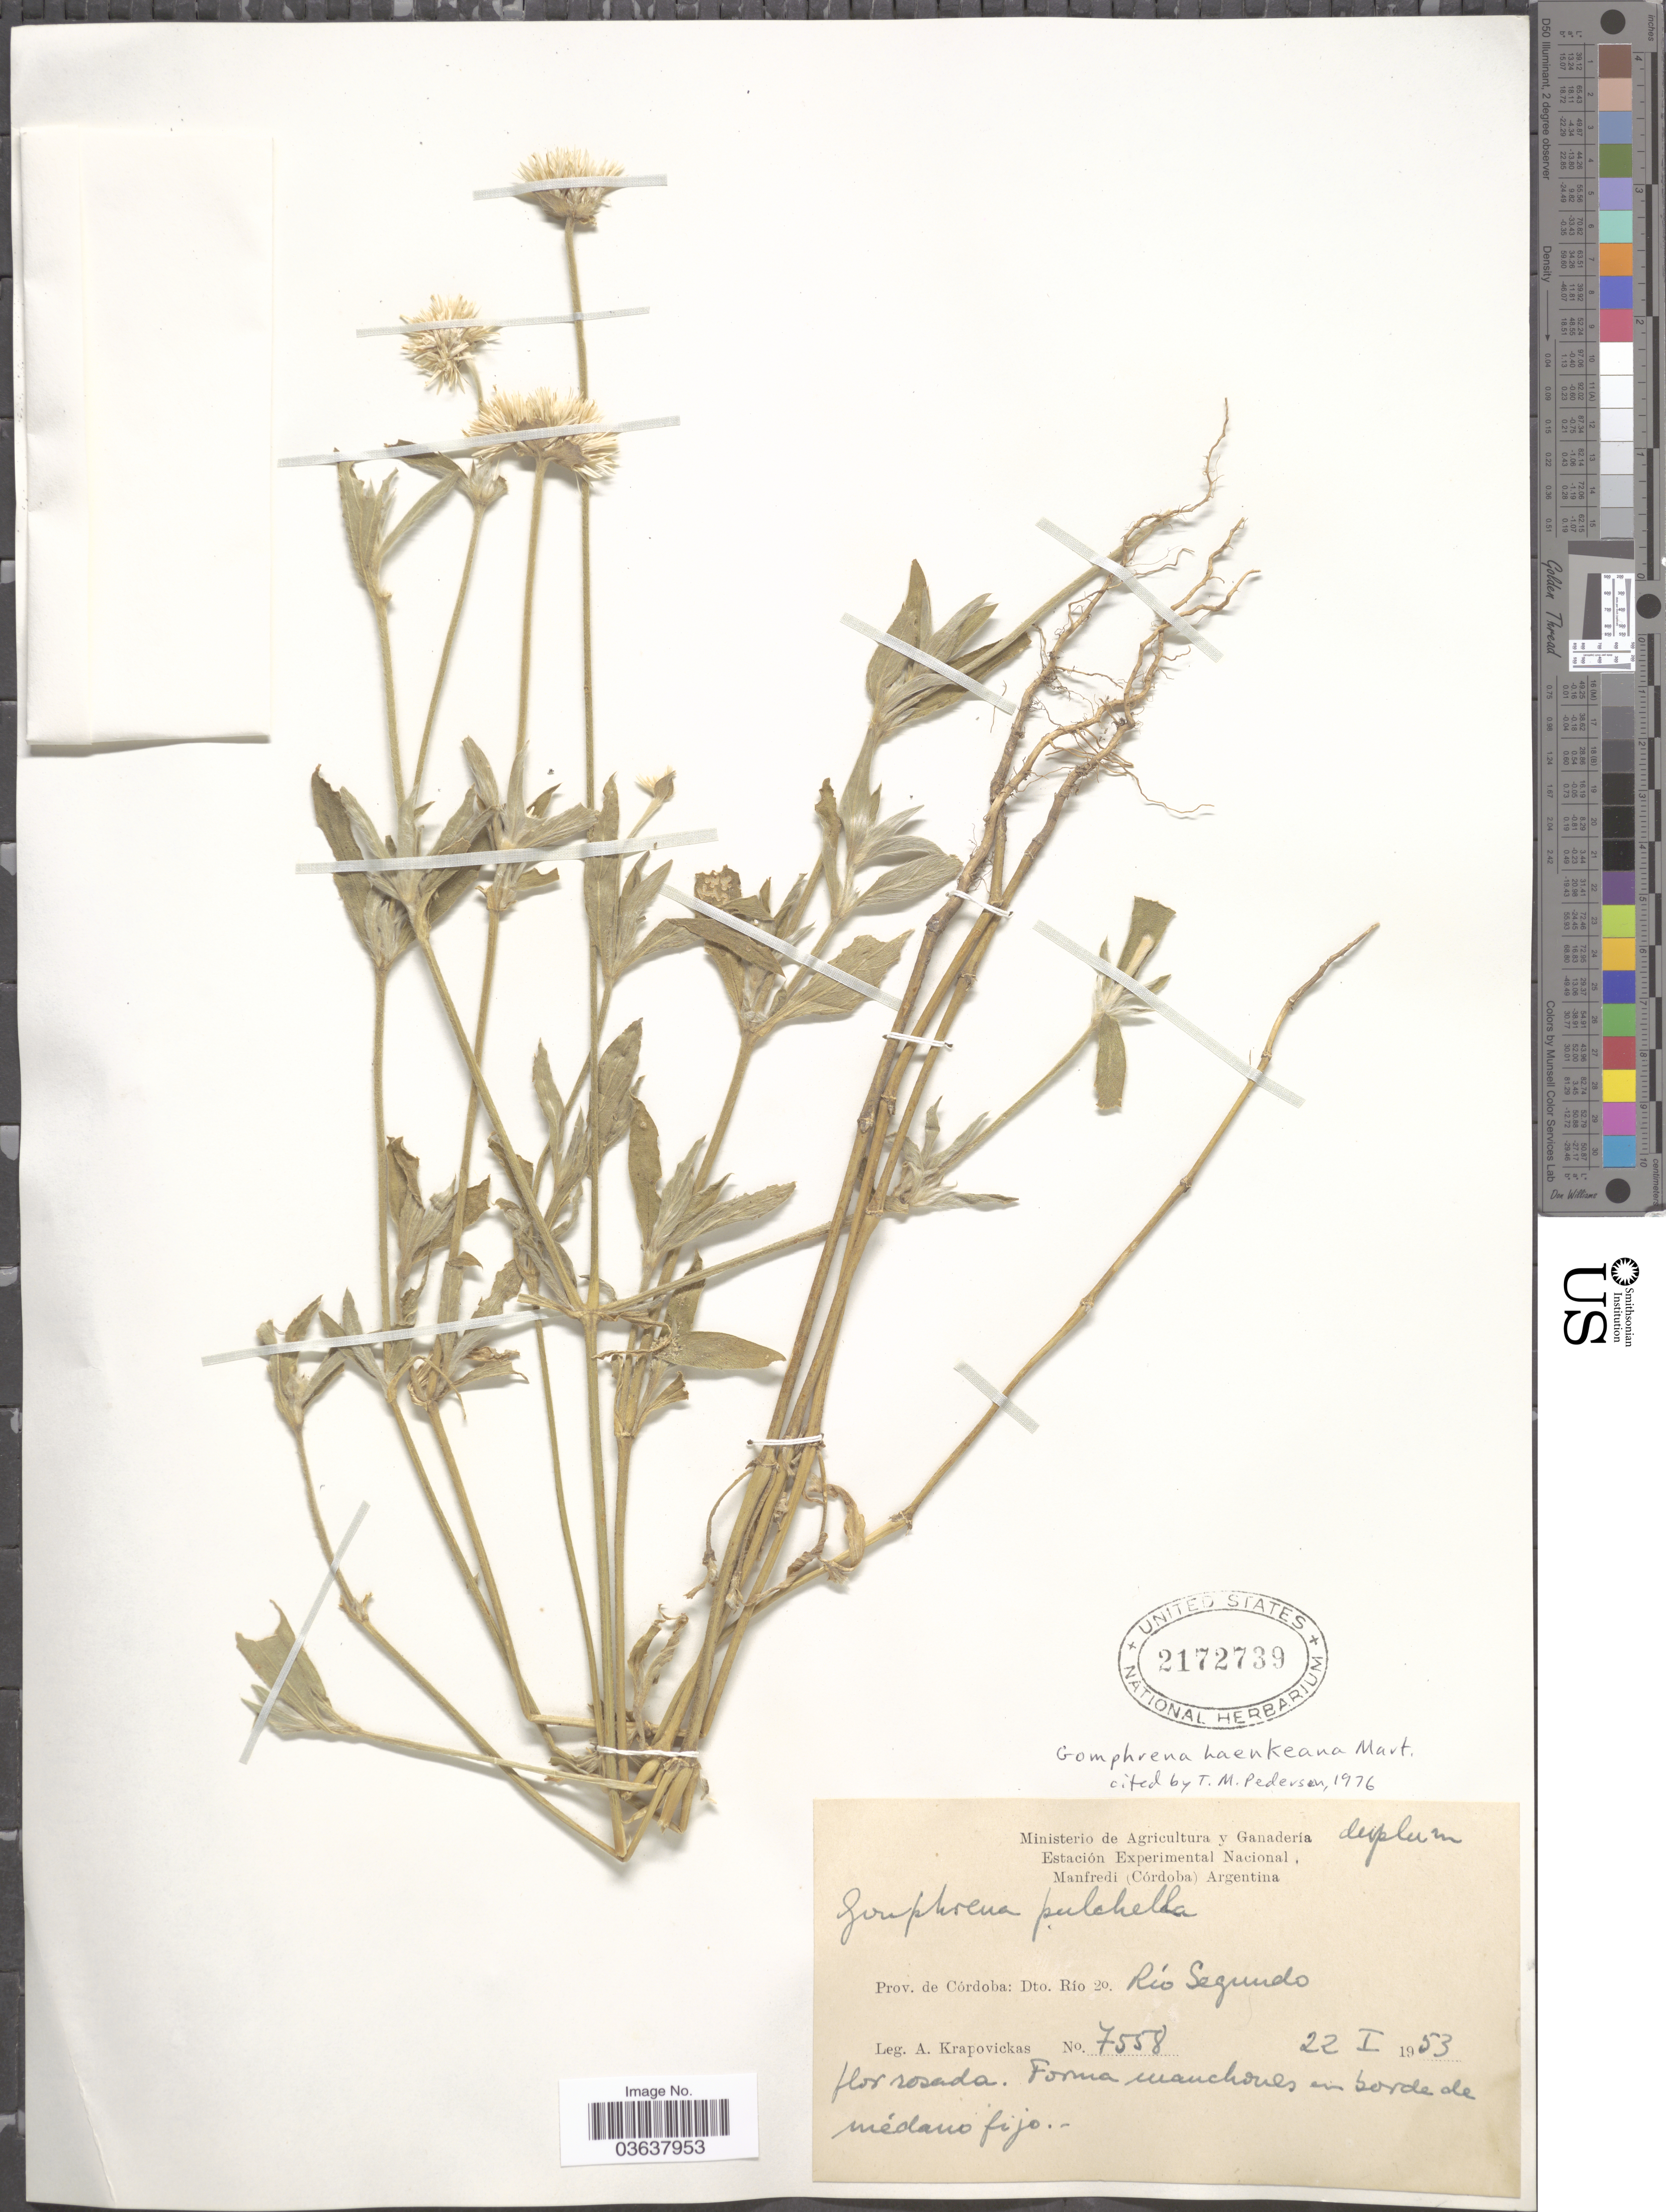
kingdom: Plantae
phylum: Tracheophyta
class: Magnoliopsida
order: Caryophyllales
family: Amaranthaceae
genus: Gomphrena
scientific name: Gomphrena haenkeana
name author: Mart.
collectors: A. Krapovickas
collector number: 7558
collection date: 1953-01-22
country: Argentina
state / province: Cordoba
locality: Dto. Río 20. Río Segundo.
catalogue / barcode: US 2172739